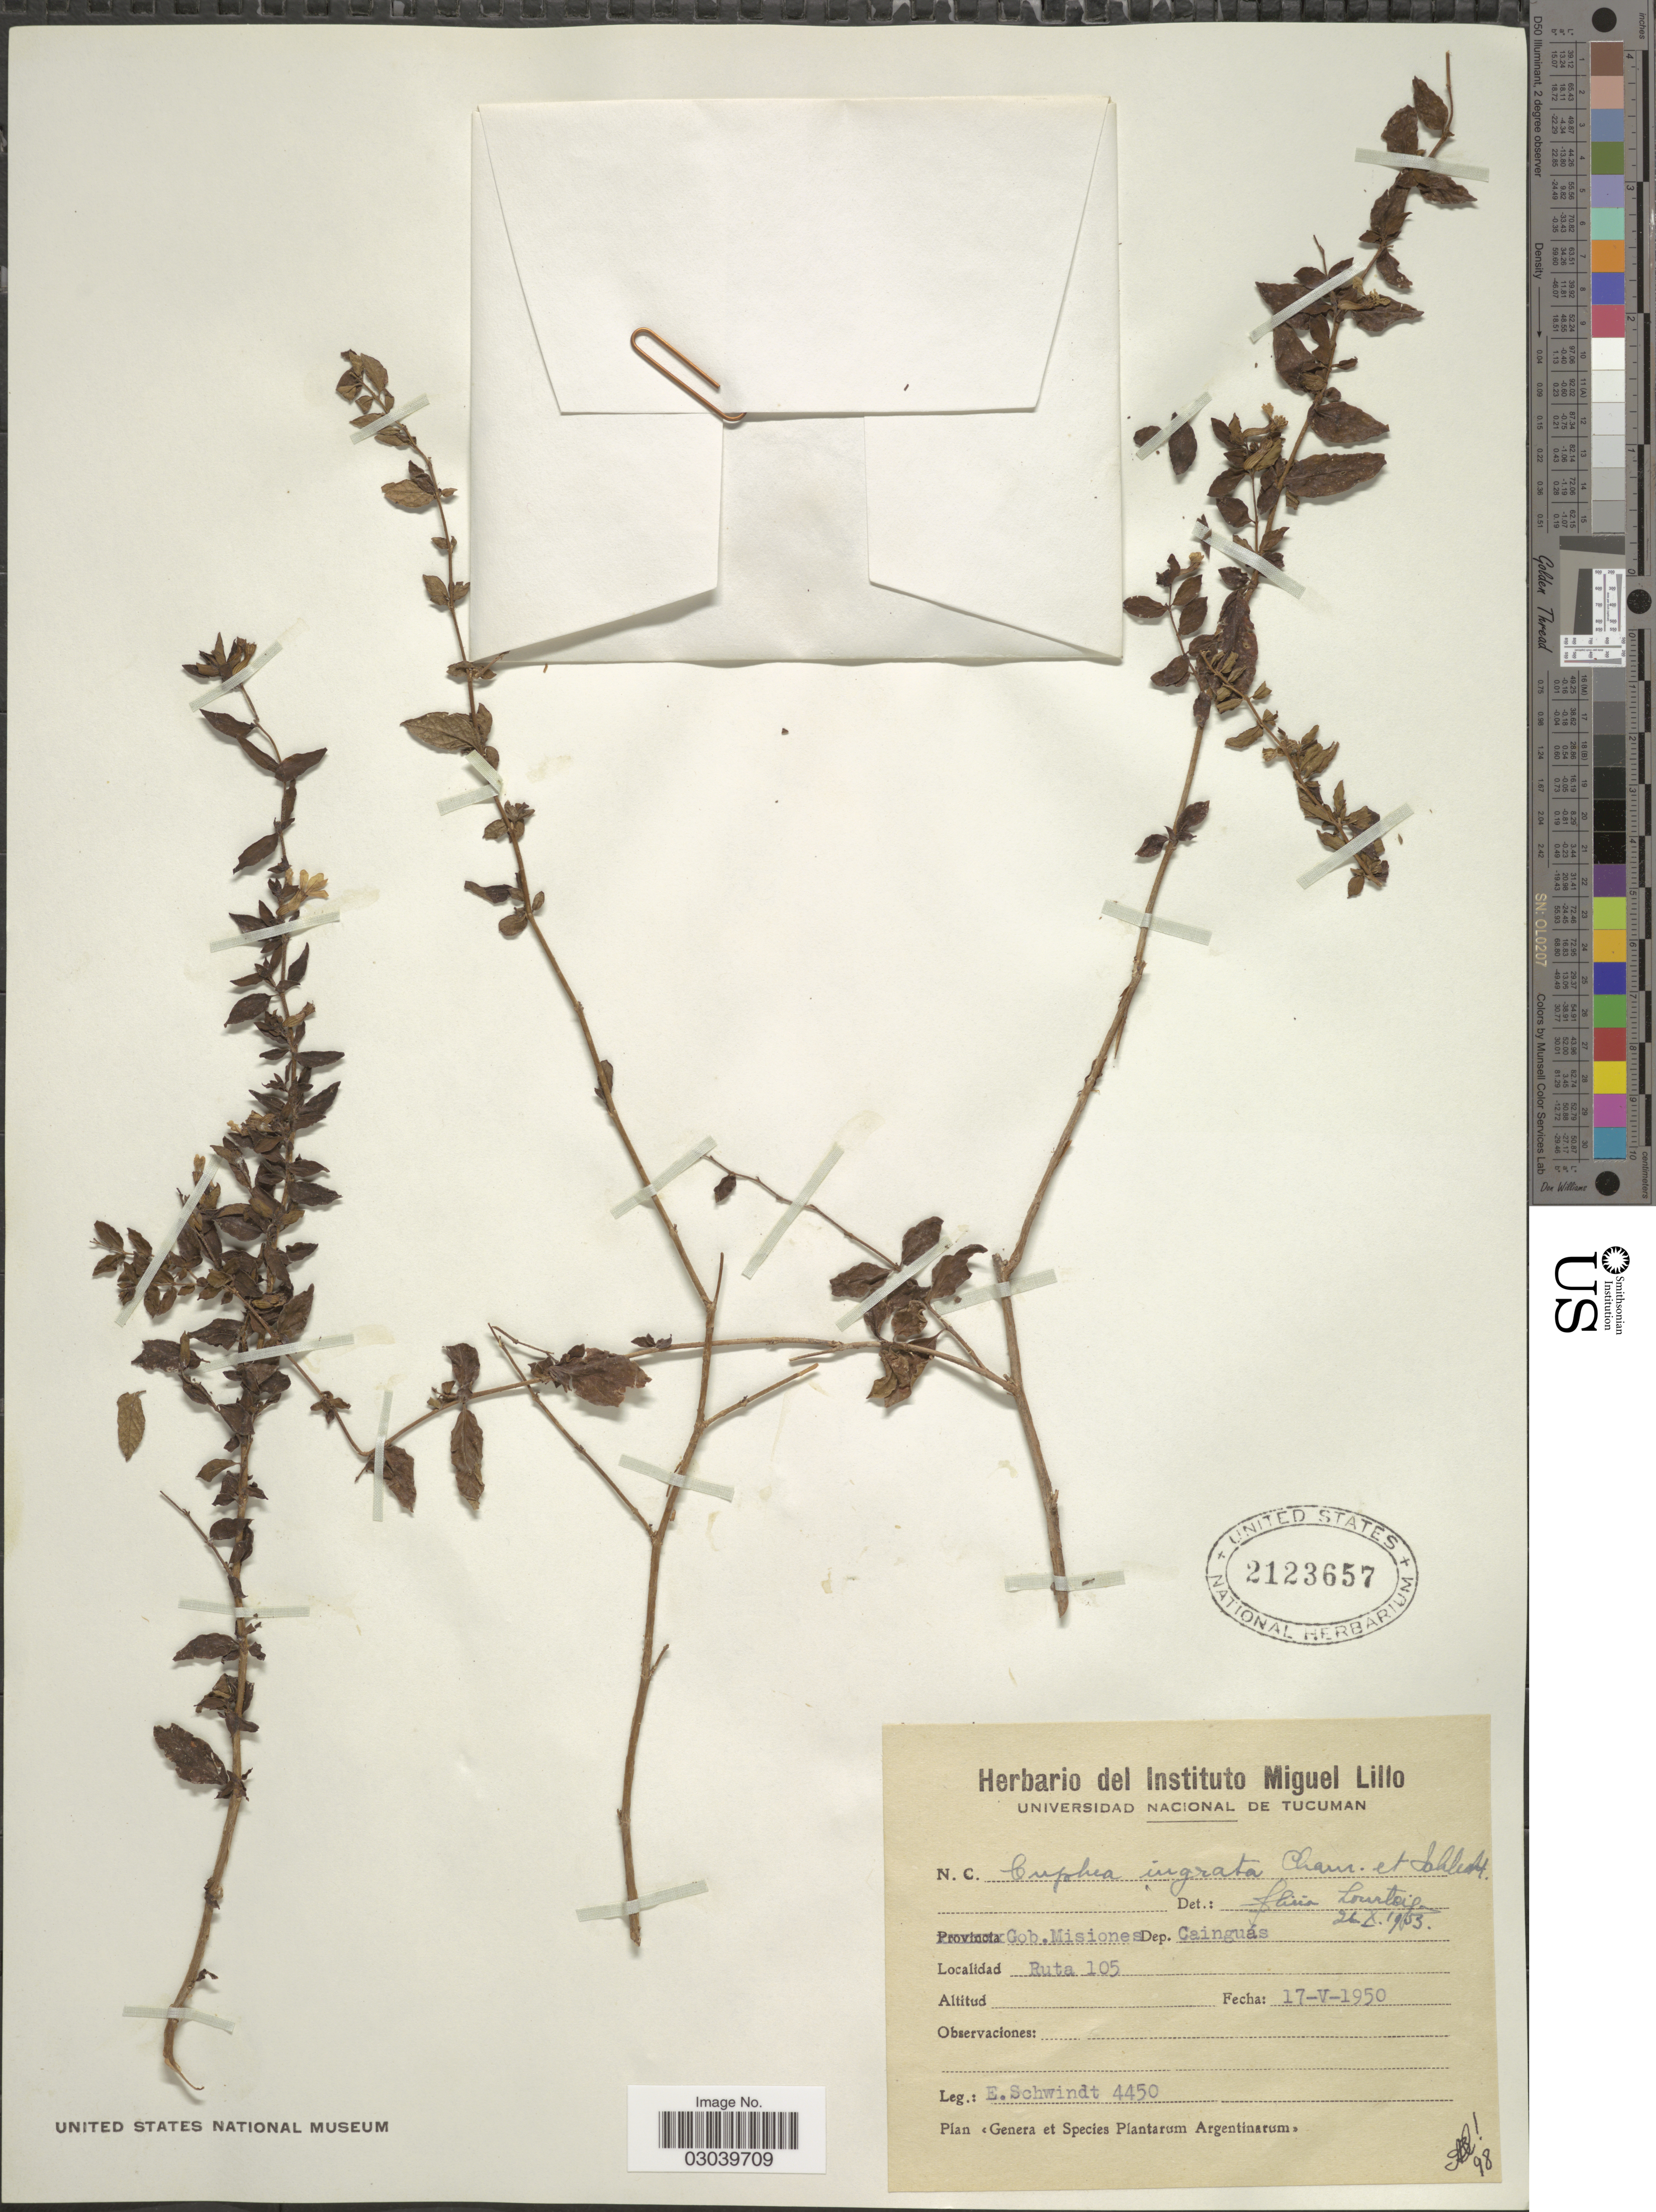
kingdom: Plantae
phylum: Tracheophyta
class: Magnoliopsida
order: Myrtales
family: Lythraceae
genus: Cuphea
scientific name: Cuphea ingrata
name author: Cham. & Schltdl.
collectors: E. Schwindt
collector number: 4450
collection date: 1950-05-17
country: Argentina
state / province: Misiones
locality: Gob. Misiones. Dep. Cainguas. Ruta 105.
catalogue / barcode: US 2123657